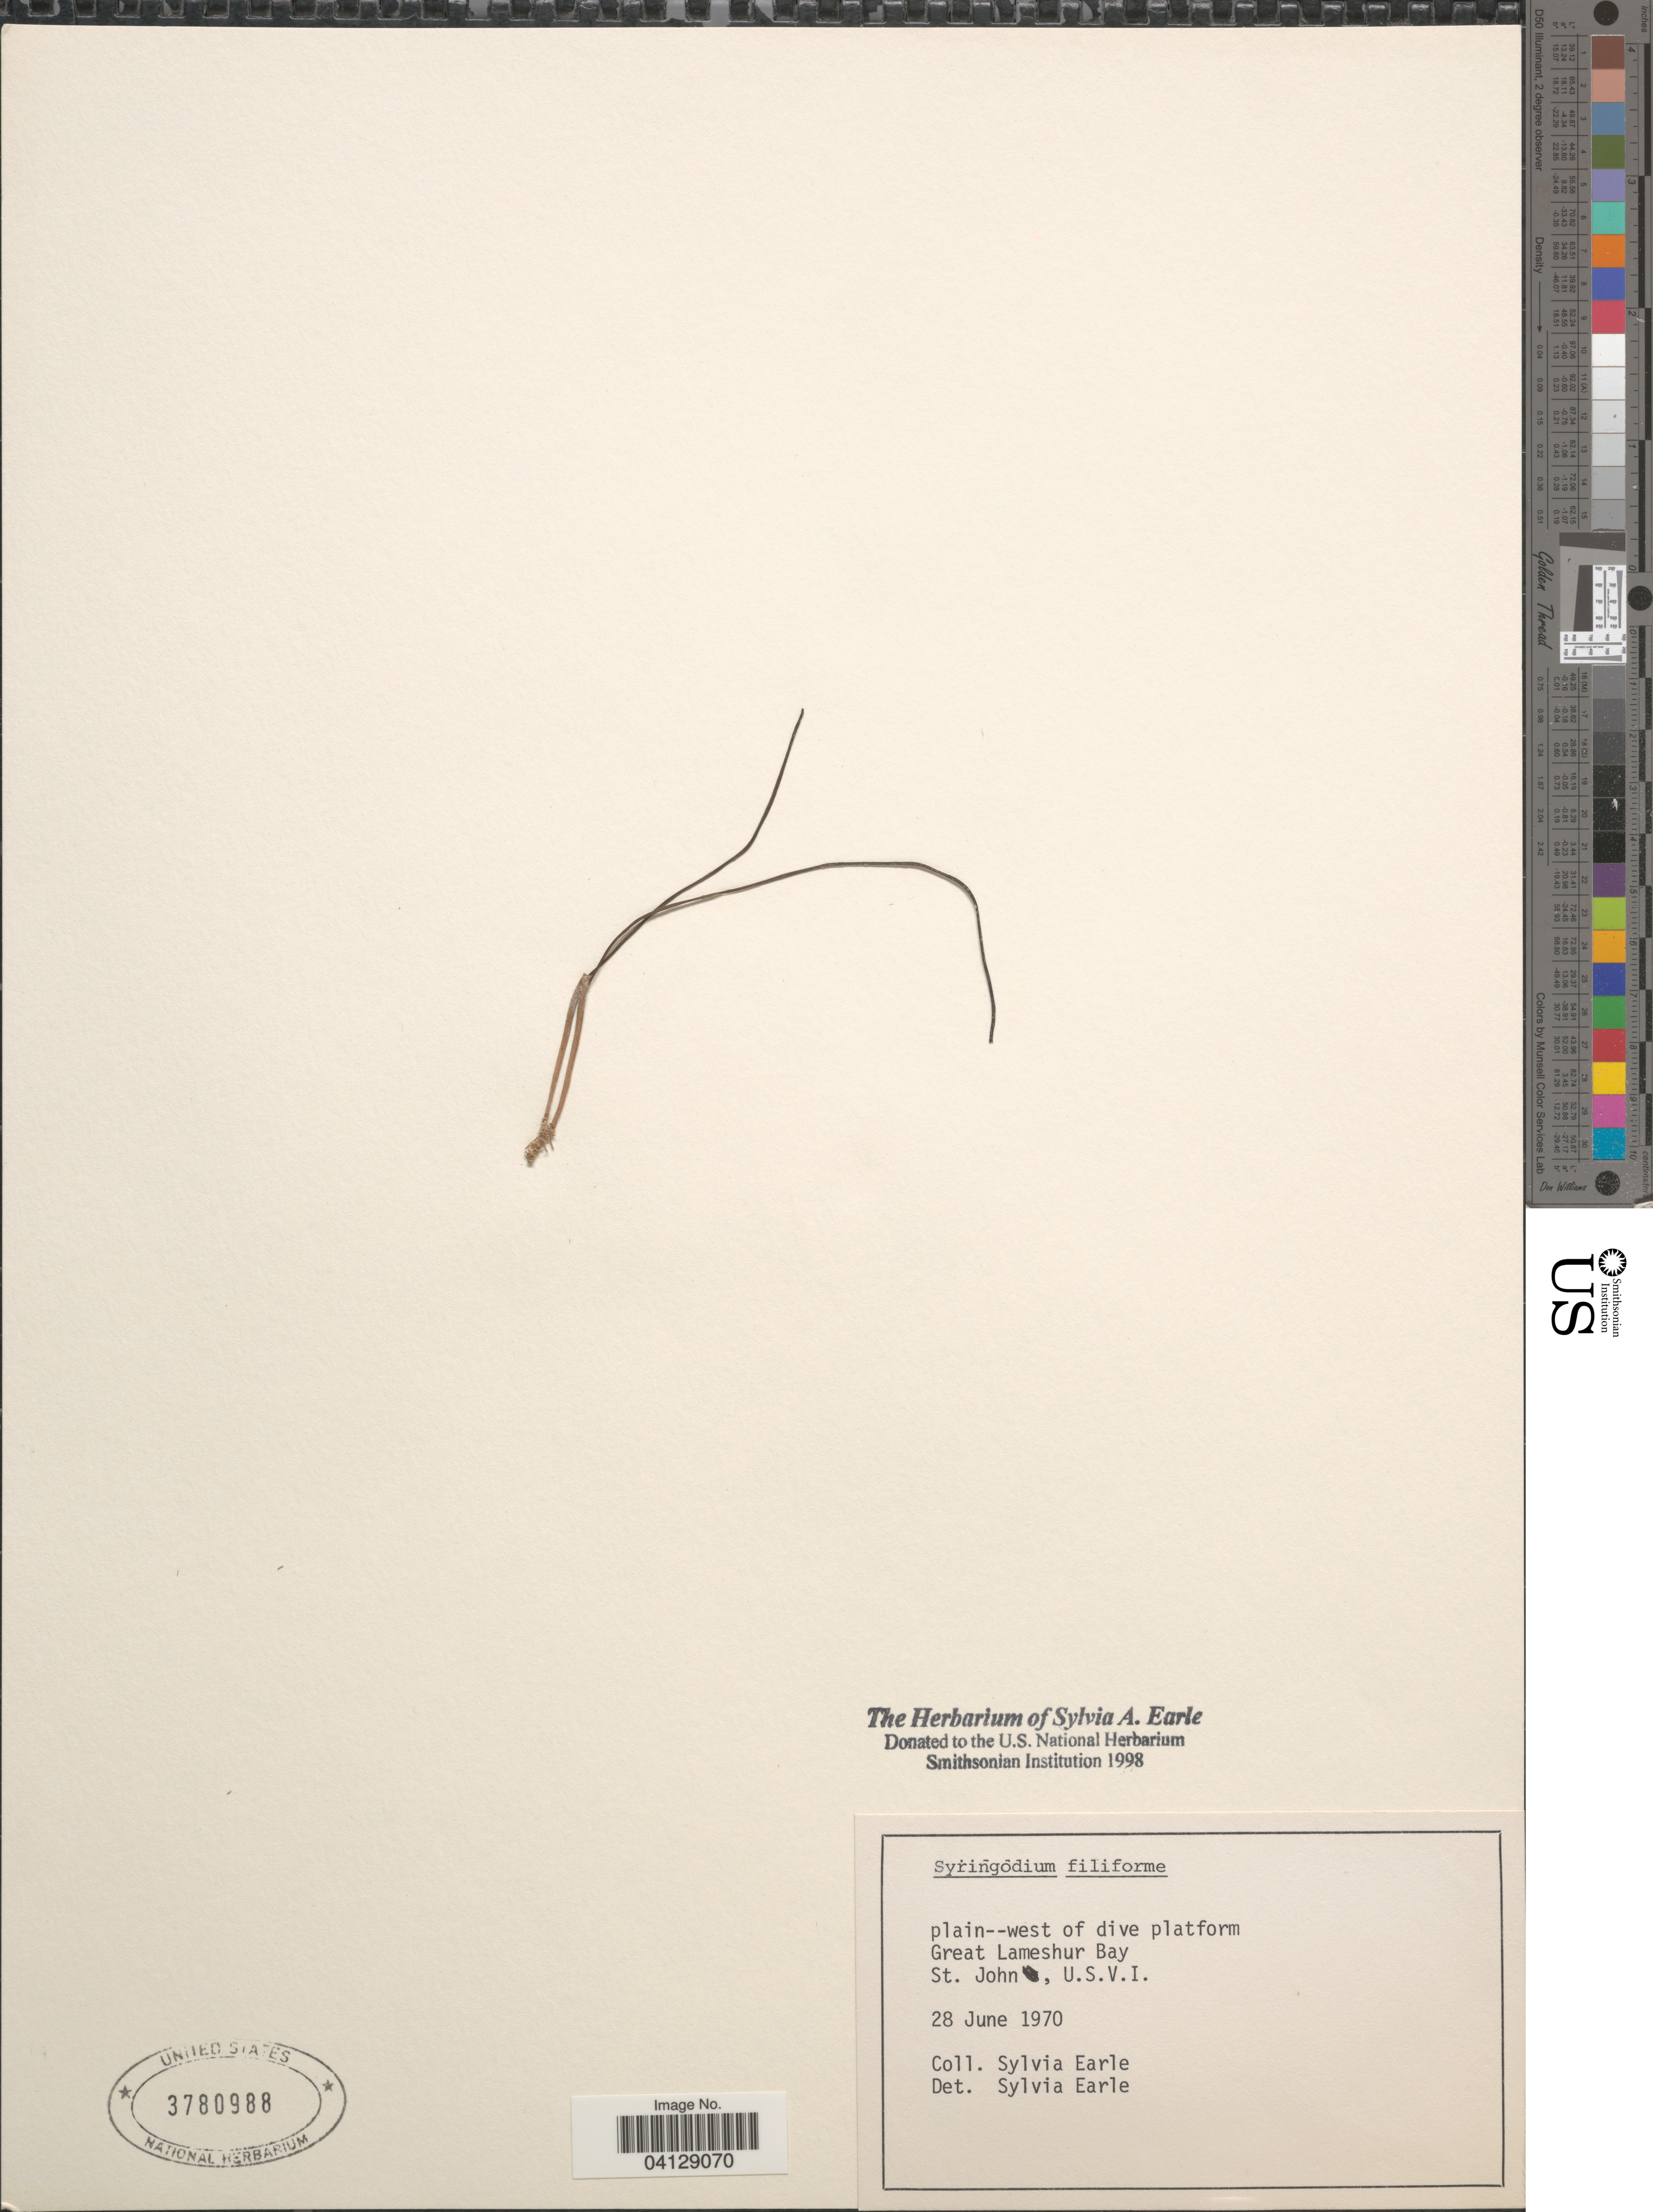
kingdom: Plantae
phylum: Tracheophyta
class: Liliopsida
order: Alismatales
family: Cymodoceaceae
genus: Syringodium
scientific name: Syringodium filiforme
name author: Kütz.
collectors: S. A. Earle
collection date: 1970-06-28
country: U.S. Virgin Islands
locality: Great Lameshur Bay. St. John.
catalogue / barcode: US 3780988